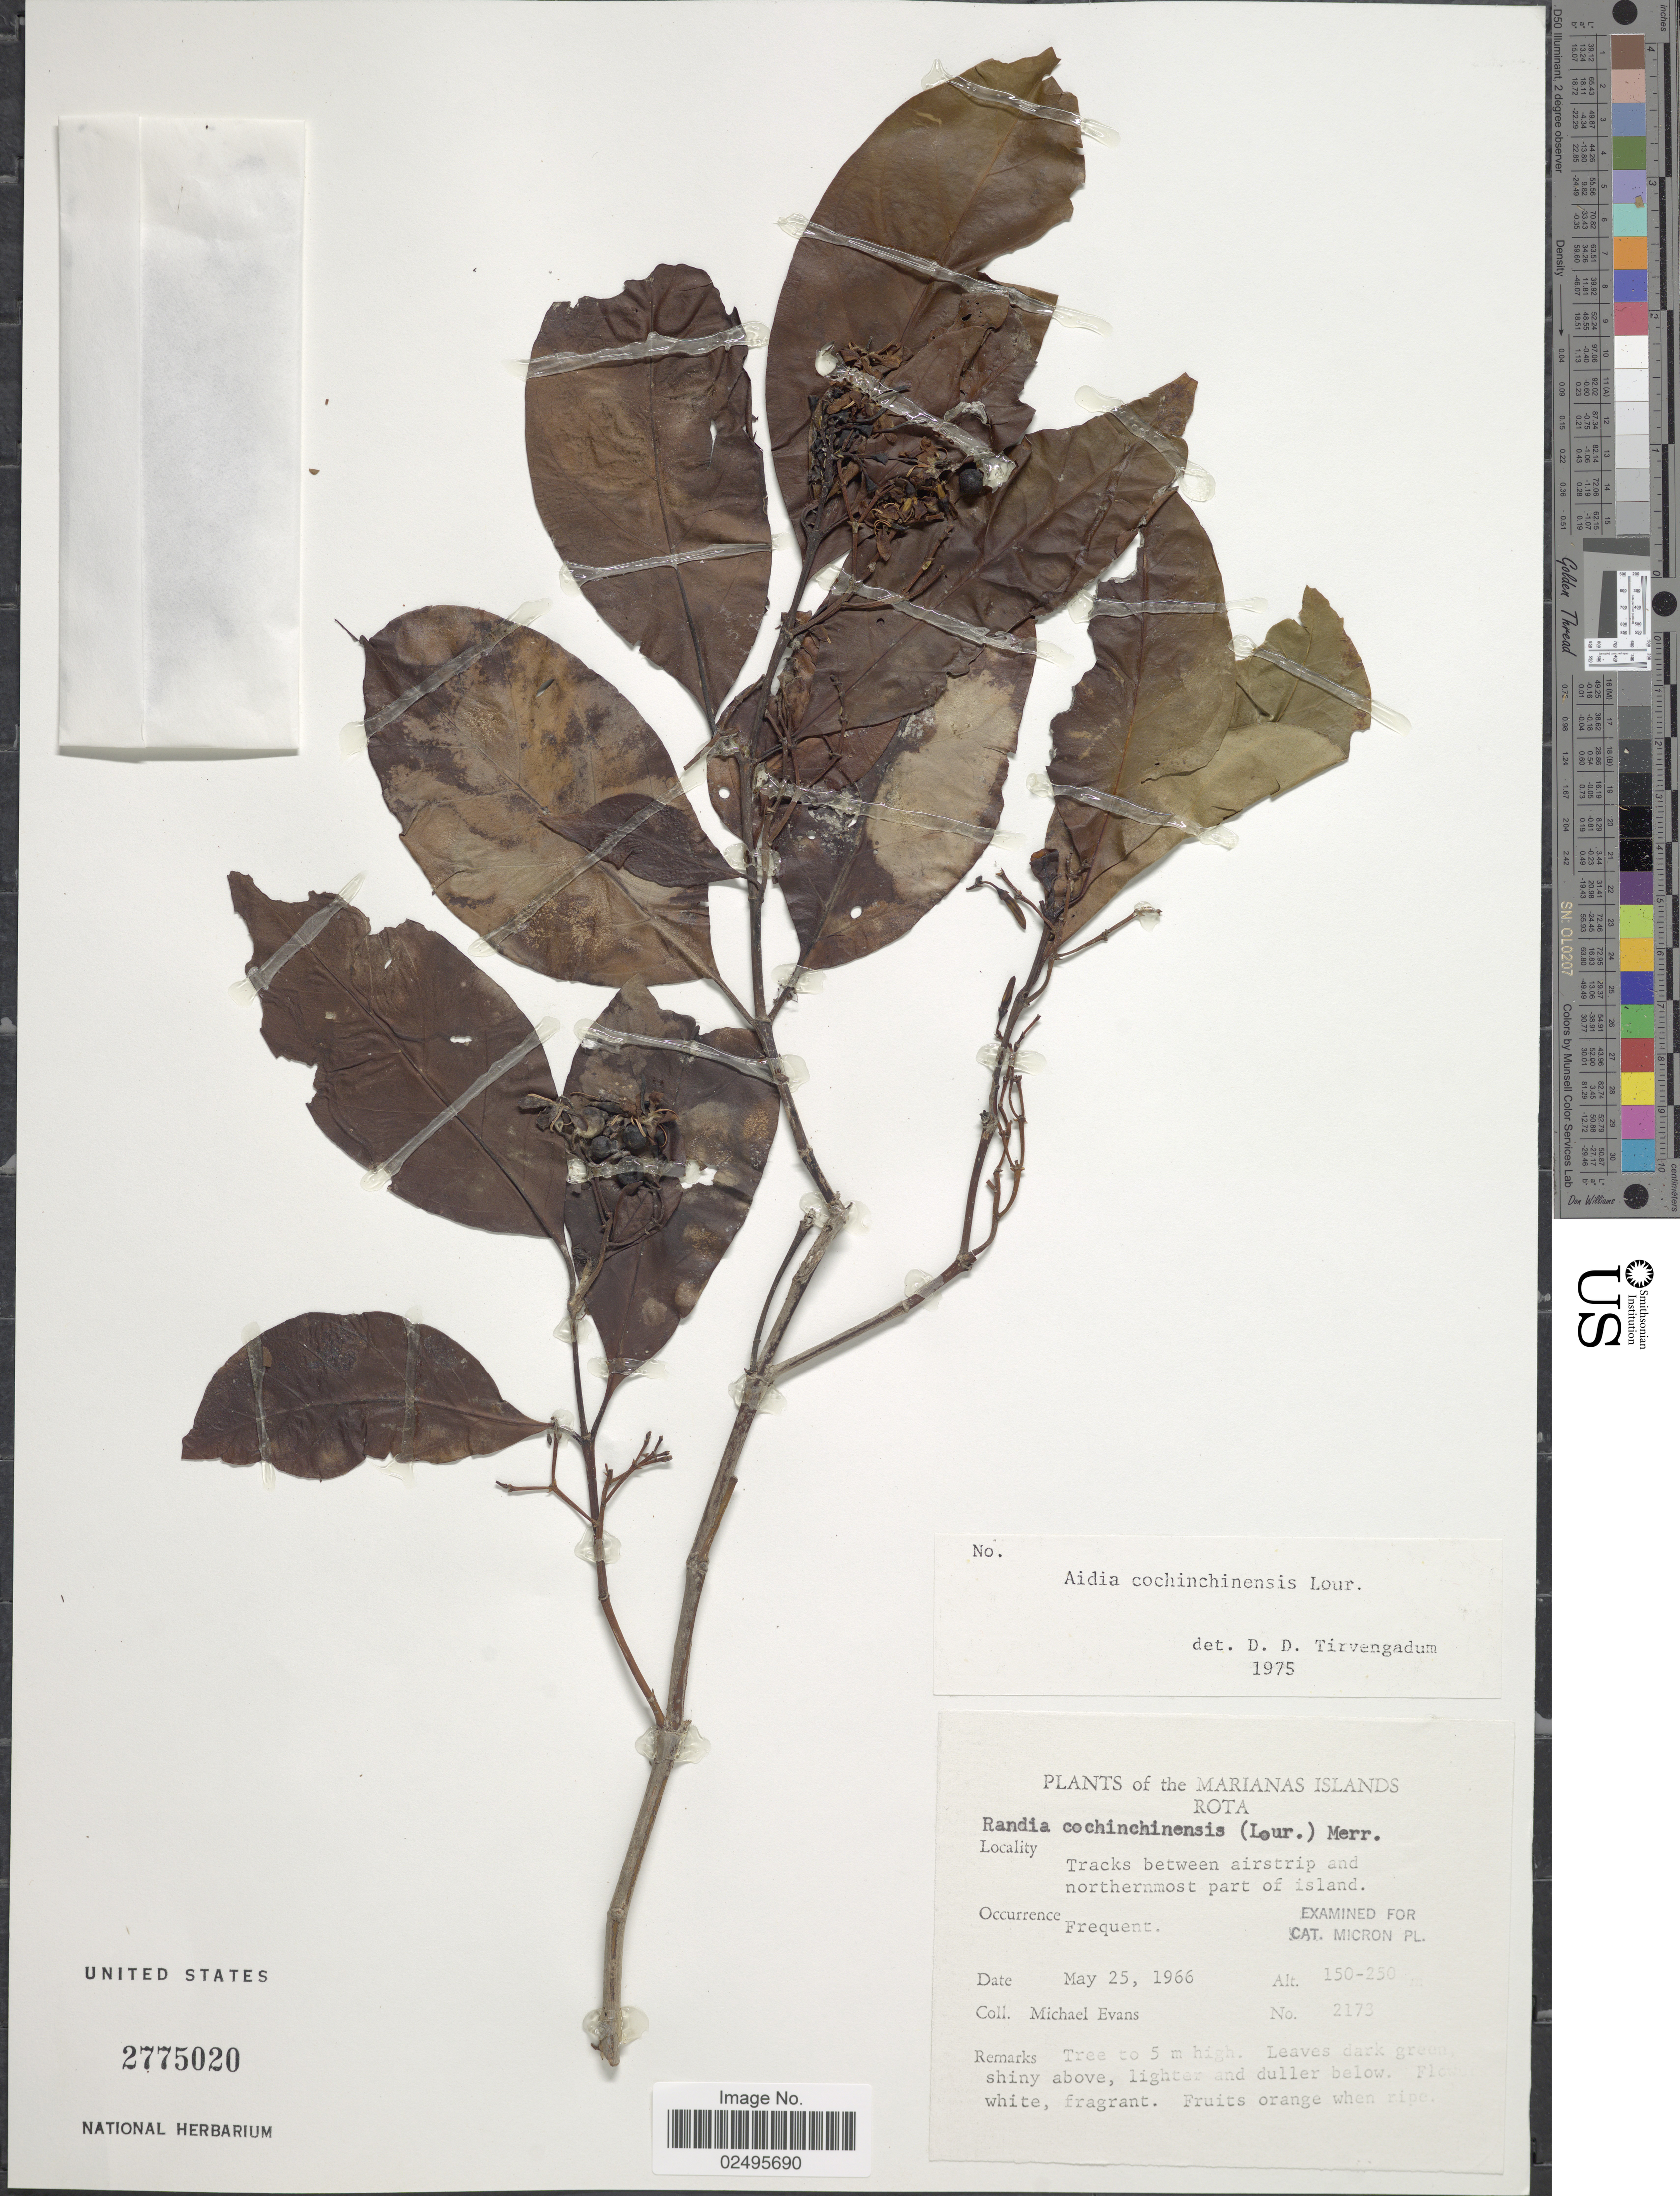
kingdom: Plantae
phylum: Tracheophyta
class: Magnoliopsida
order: Gentianales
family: Rubiaceae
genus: Aidia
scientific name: Aidia graeffei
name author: (Reinecke) Tirveng.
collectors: M. Evans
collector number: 2173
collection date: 1966-05-25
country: Northern Mariana Islands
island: Rota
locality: Rota. Tracks between airstrip and northernmost part of island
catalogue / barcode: US 2775020